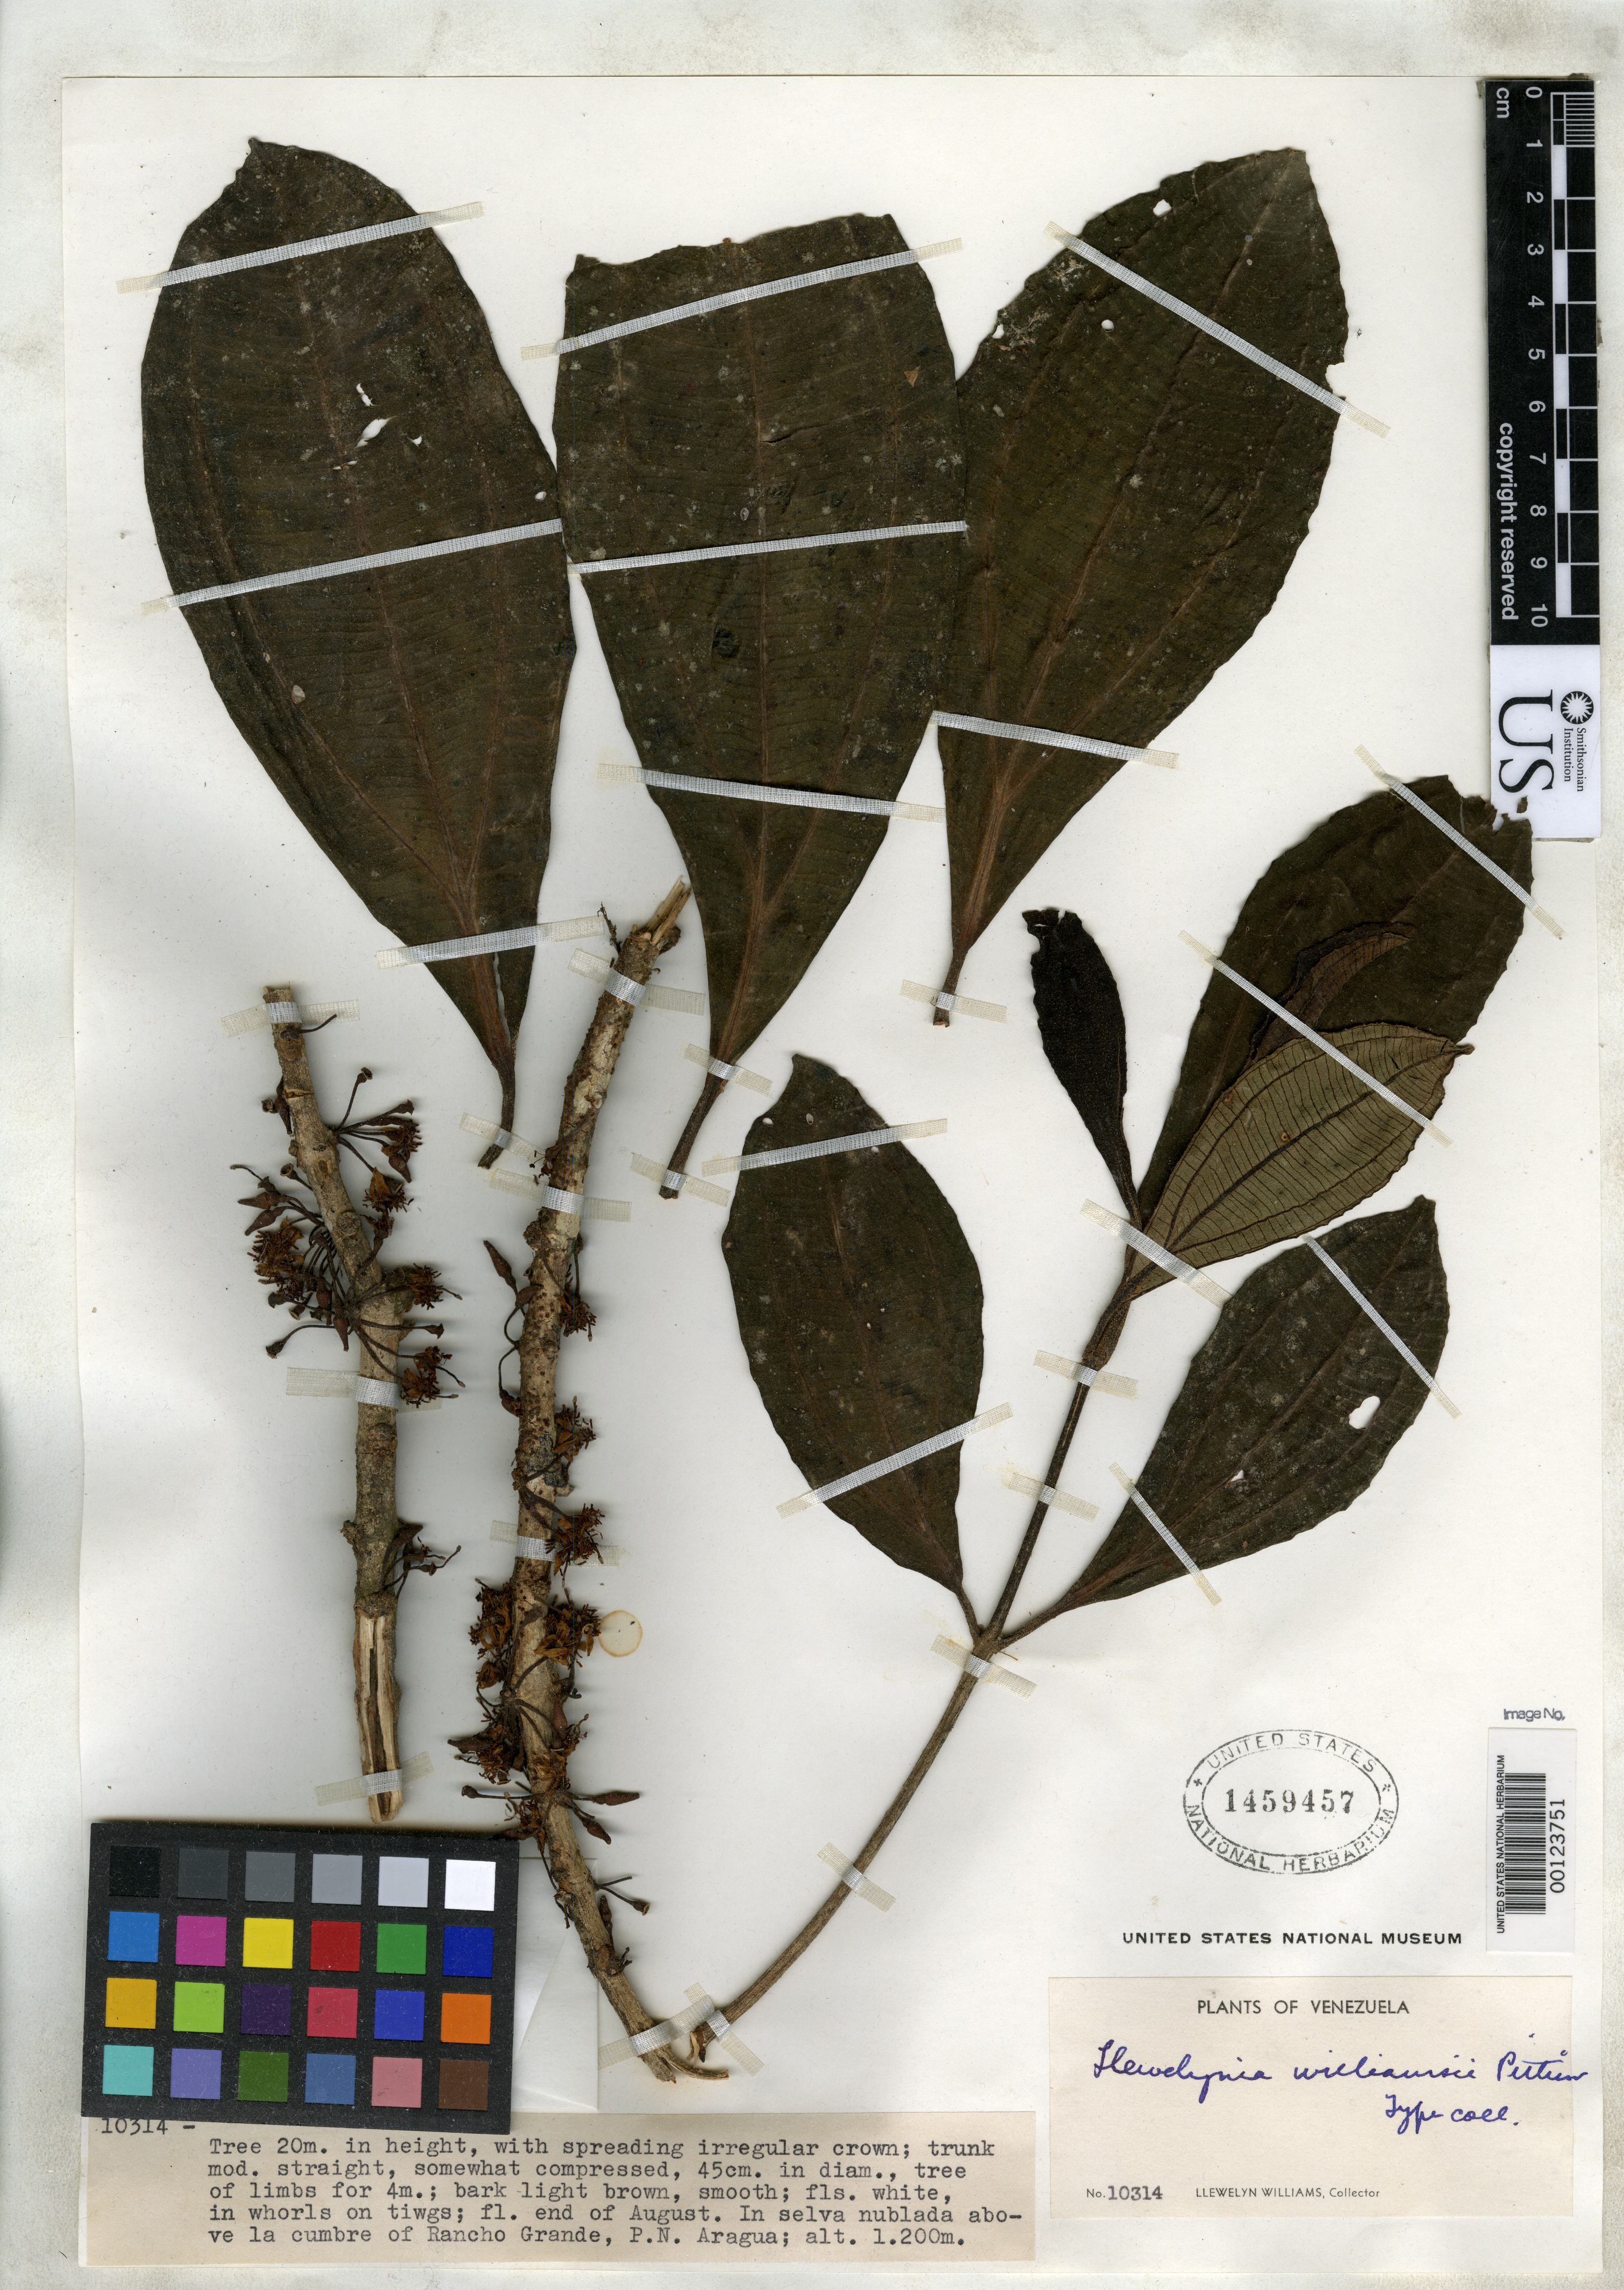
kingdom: Plantae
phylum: Tracheophyta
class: Magnoliopsida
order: Myrtales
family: Melastomataceae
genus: Llewelynia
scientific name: Llewelynia williamsii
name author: Pittier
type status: Type Collection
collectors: Ll. Williams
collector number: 10314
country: Venezuela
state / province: Aragua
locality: Above La Cumbre of Rancho Grande.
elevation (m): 1200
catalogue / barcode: US 1459457